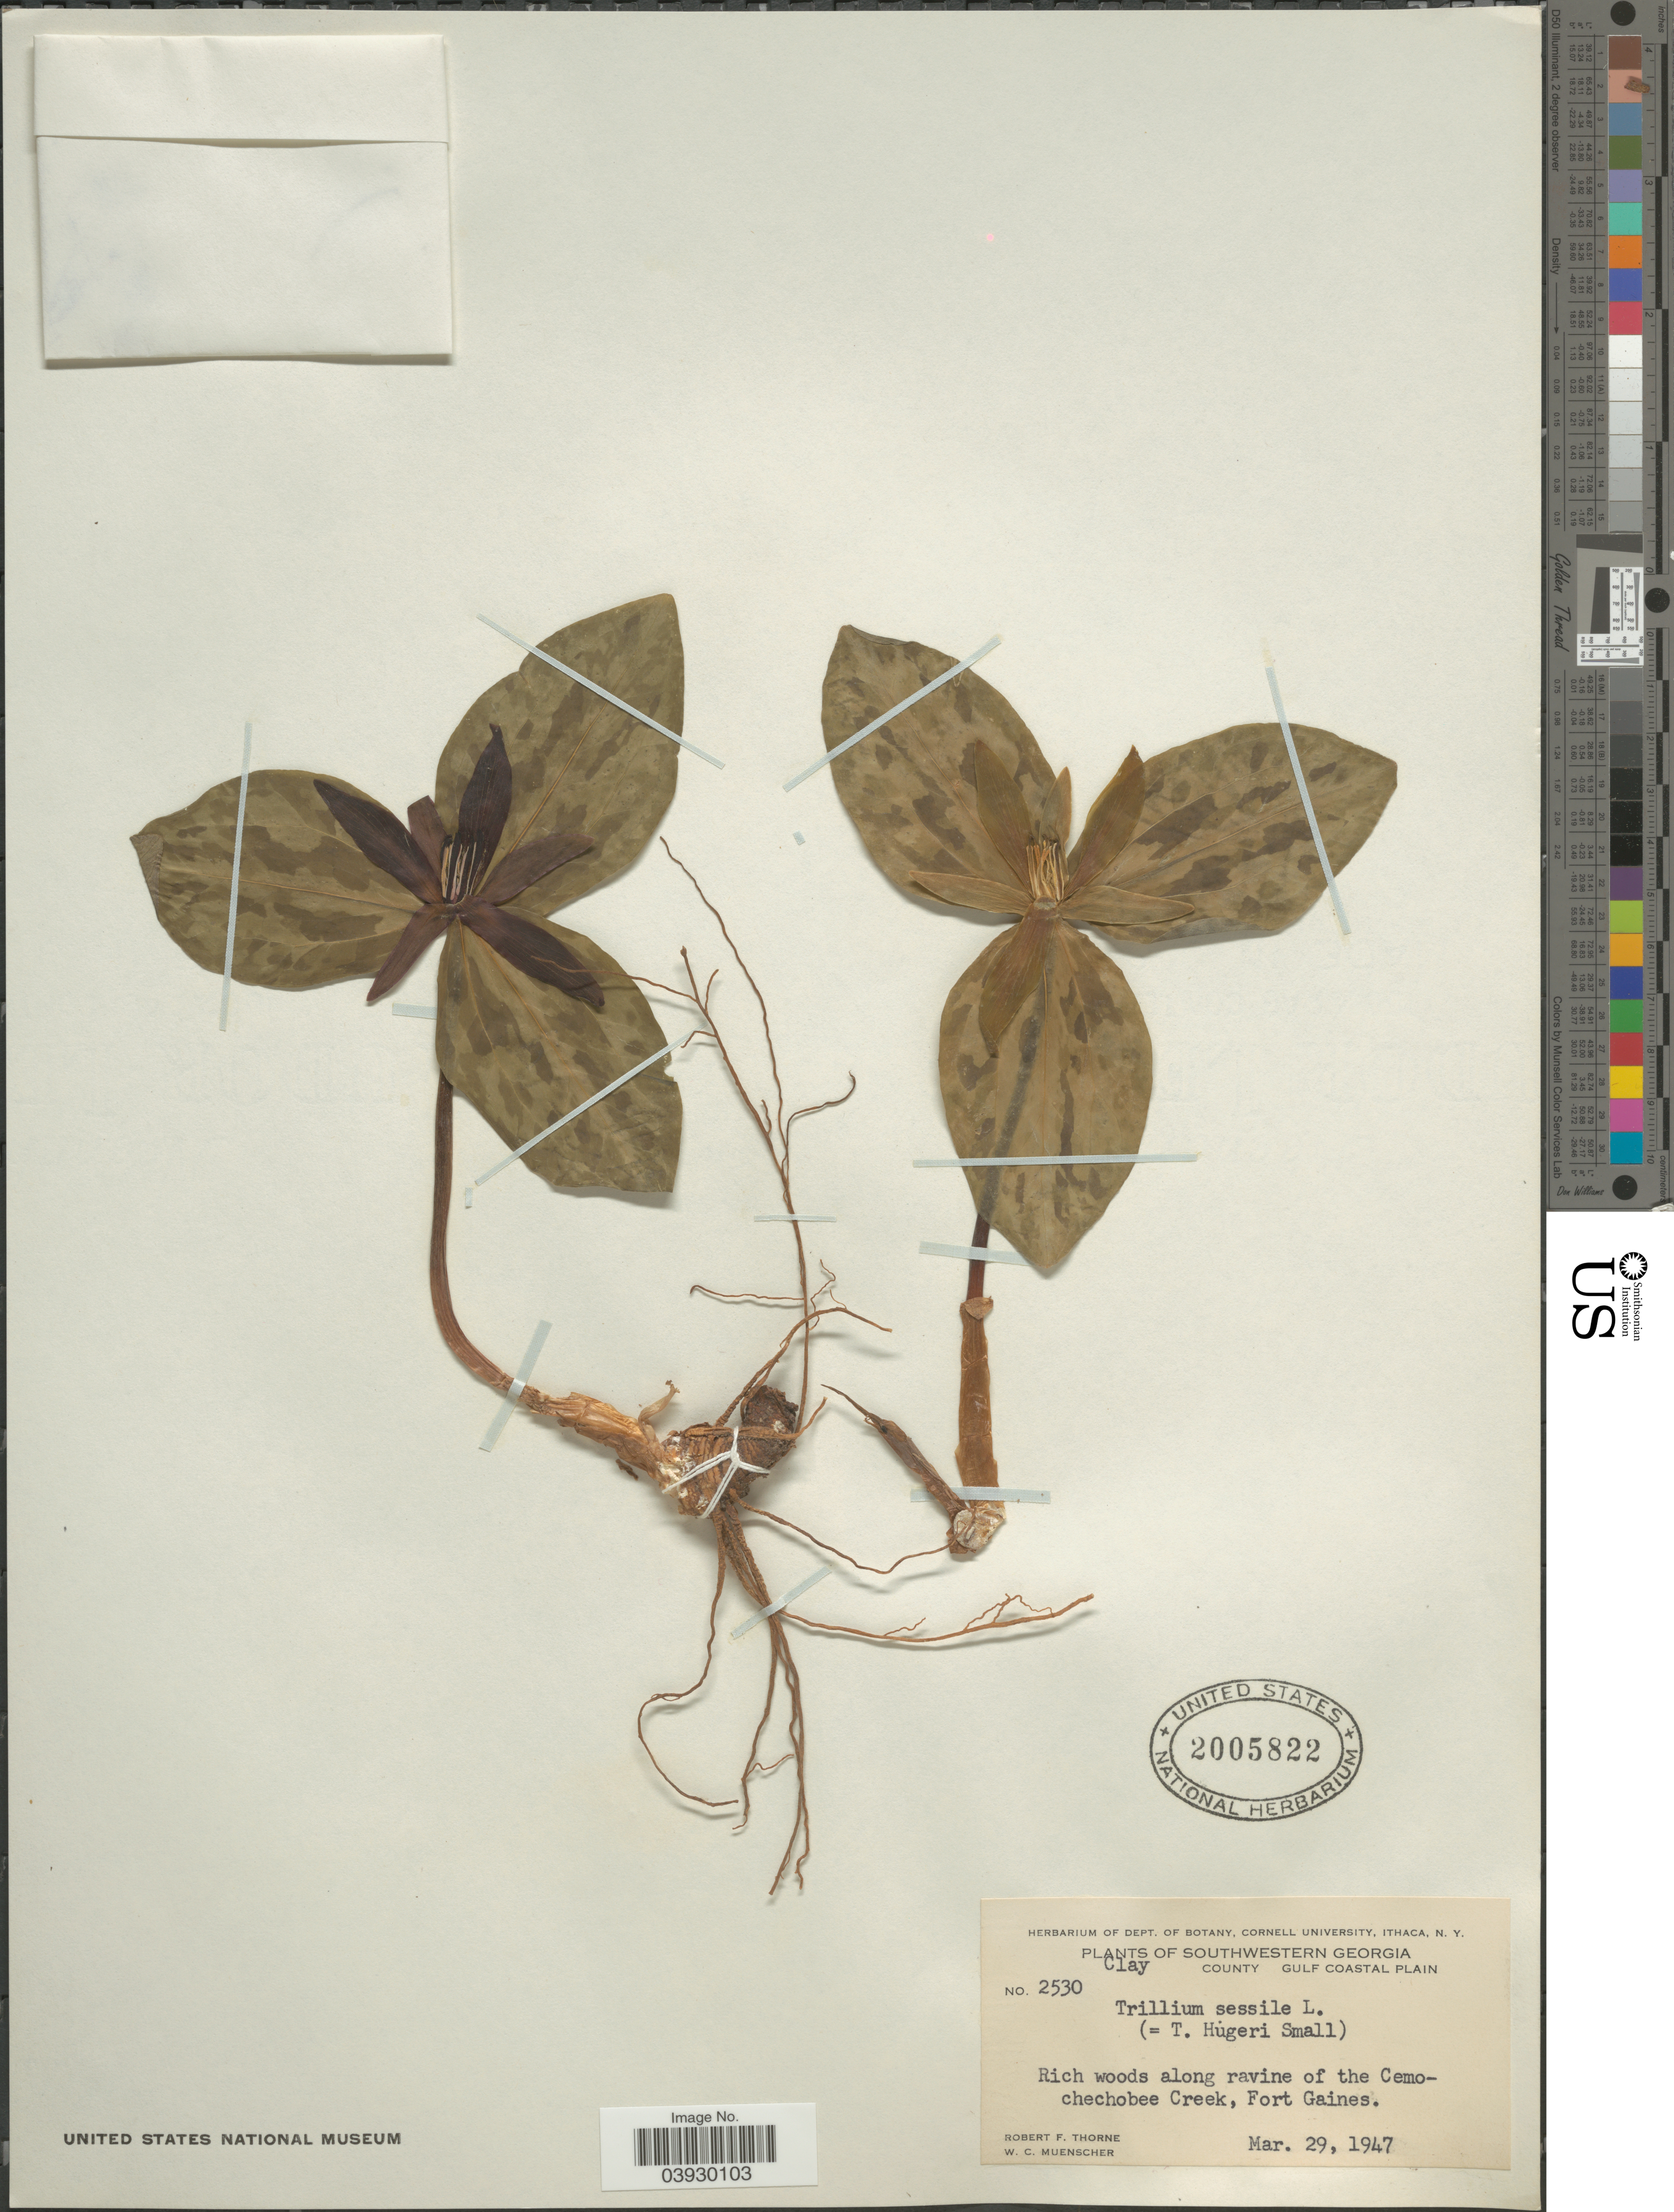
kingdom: Plantae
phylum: Tracheophyta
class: Liliopsida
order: Liliales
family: Melanthiaceae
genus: Trillium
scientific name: Trillium sessile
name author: L.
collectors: R. F. Thorne & W. Muenscher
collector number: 2530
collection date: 1947-03-29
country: United States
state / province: Georgia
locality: Southwestern Georgia. Clay County. Gulf Coastal Plain. Rich woods along ravine of the Cemochechobee Creek, Fort Gaines.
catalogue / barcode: US 2005822